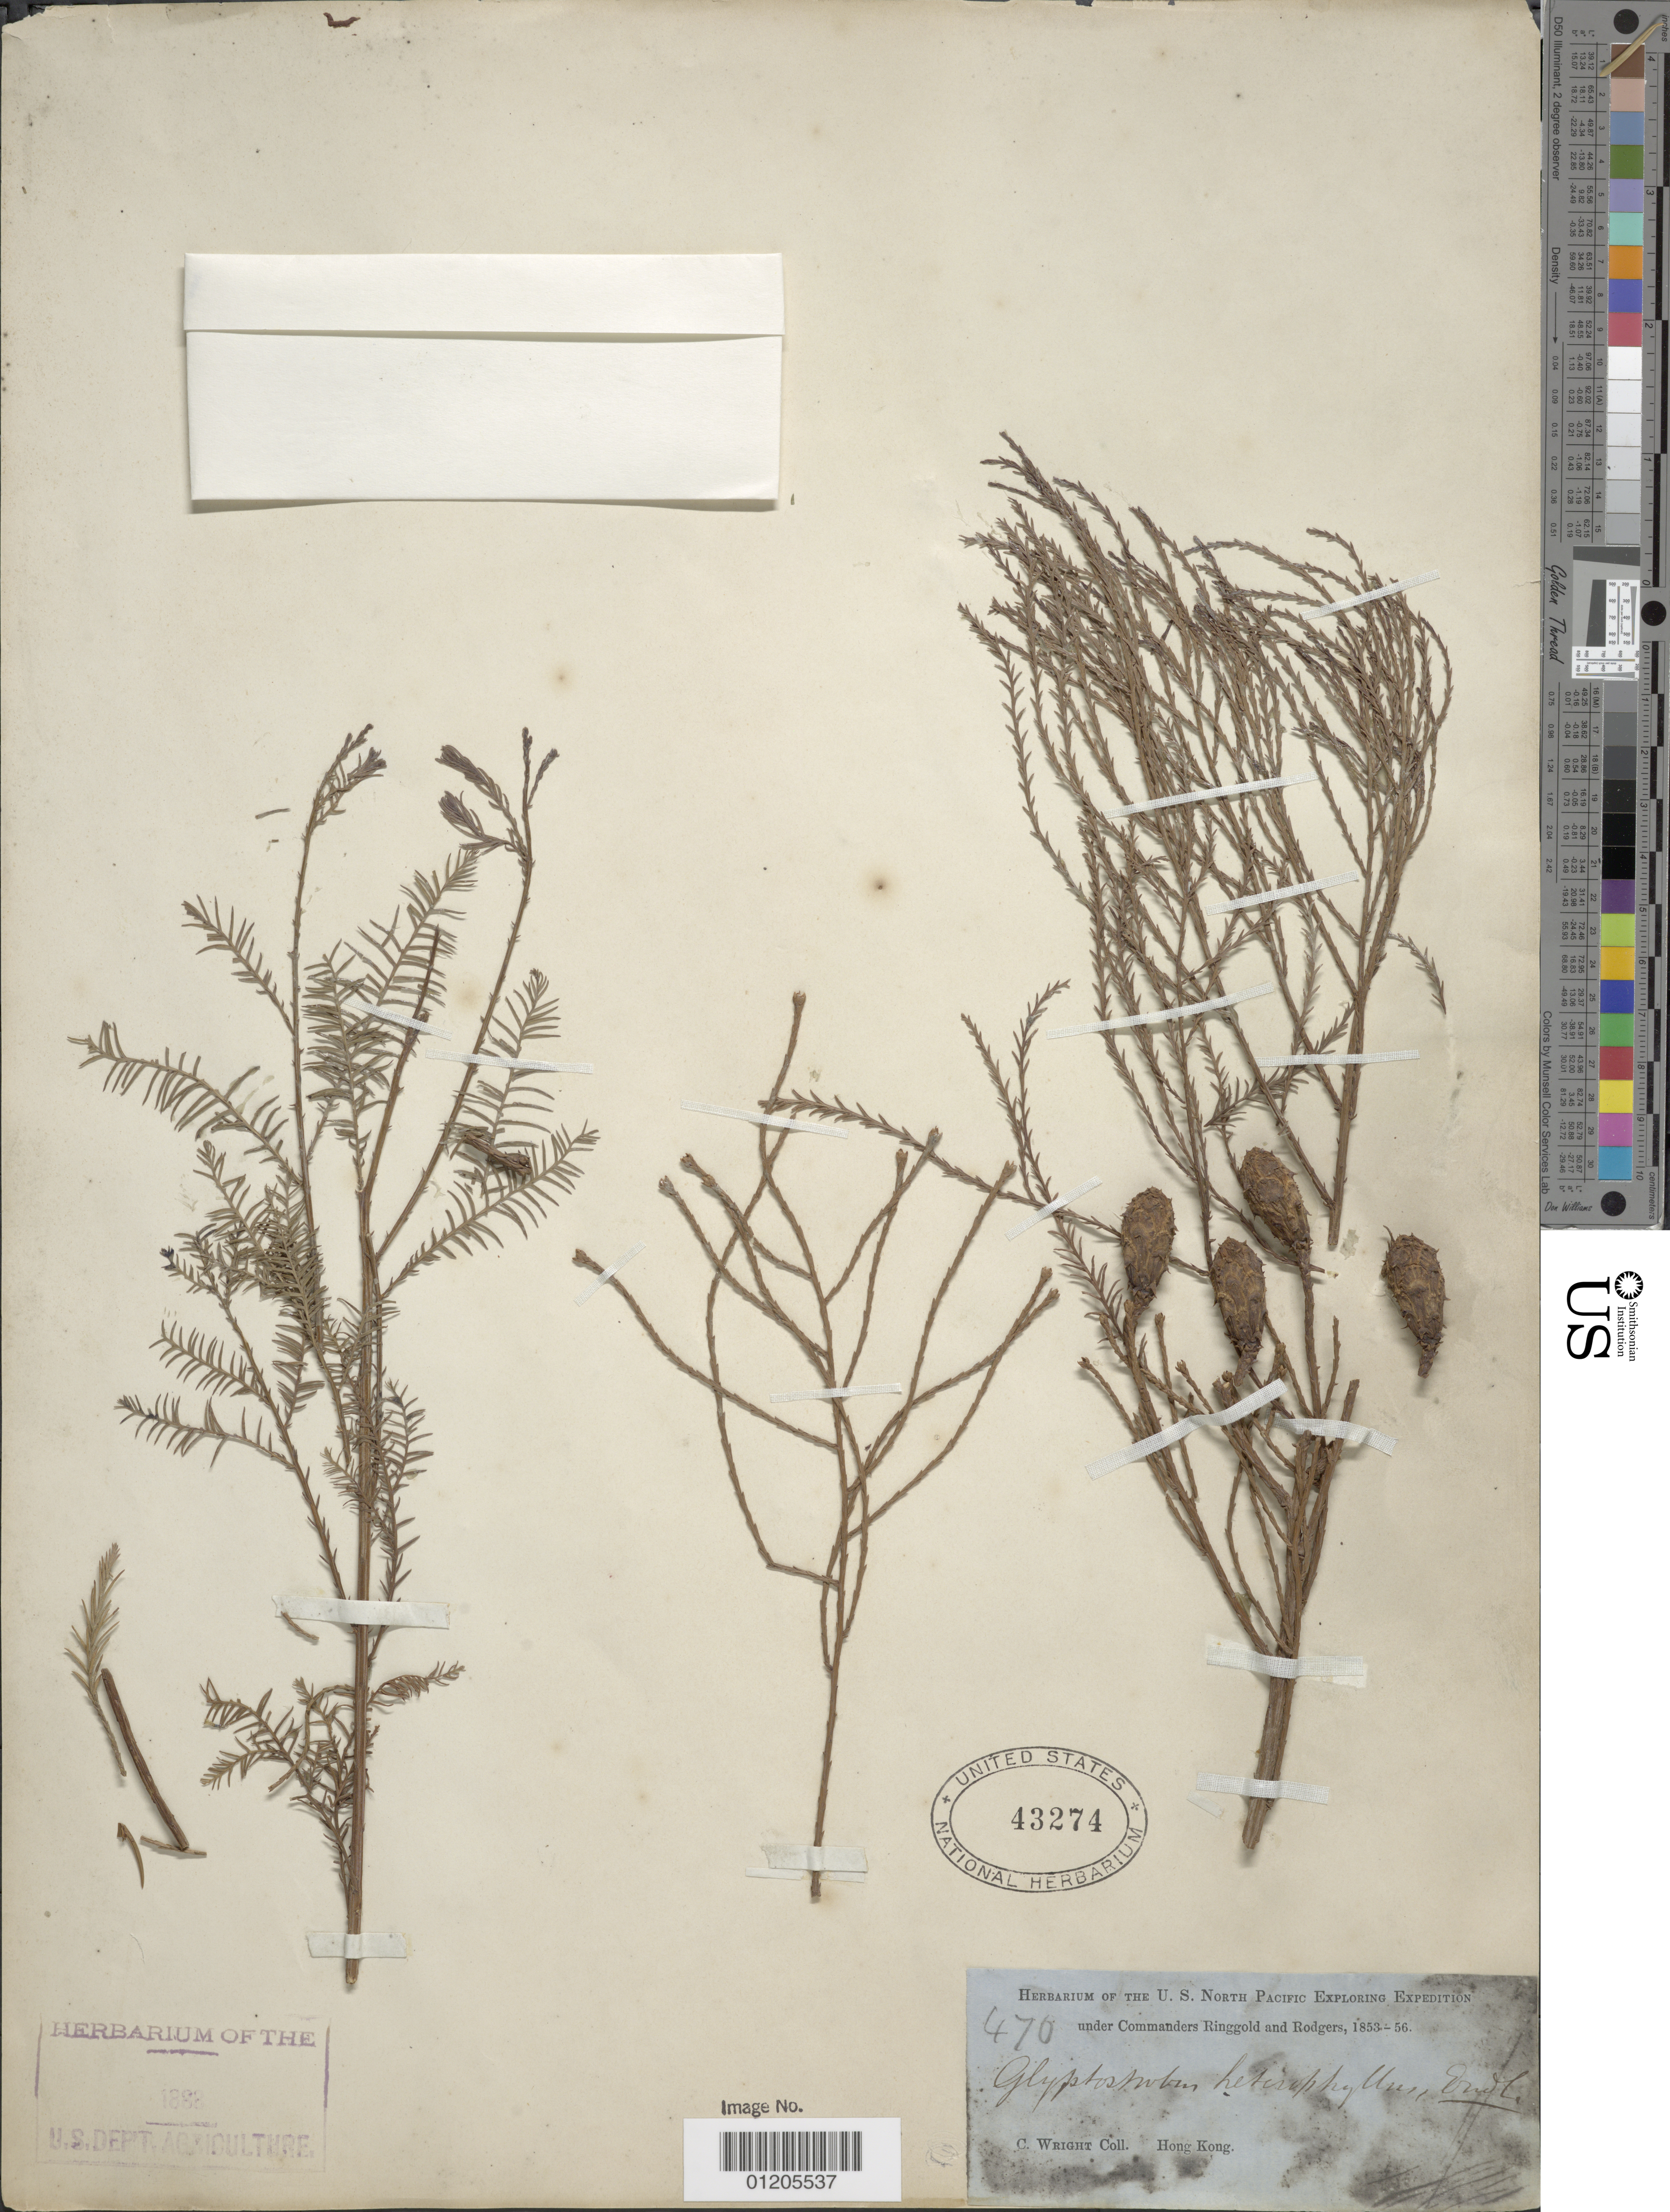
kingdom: Plantae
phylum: Tracheophyta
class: Pinopsida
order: Pinales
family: Cupressaceae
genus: Glyptostrobus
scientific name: Glyptostrobus heterophyllus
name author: Endl.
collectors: C. Wright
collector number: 470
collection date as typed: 1853 to -- -- 1856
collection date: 1853/1856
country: China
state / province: Hong Kong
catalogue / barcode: US 43274